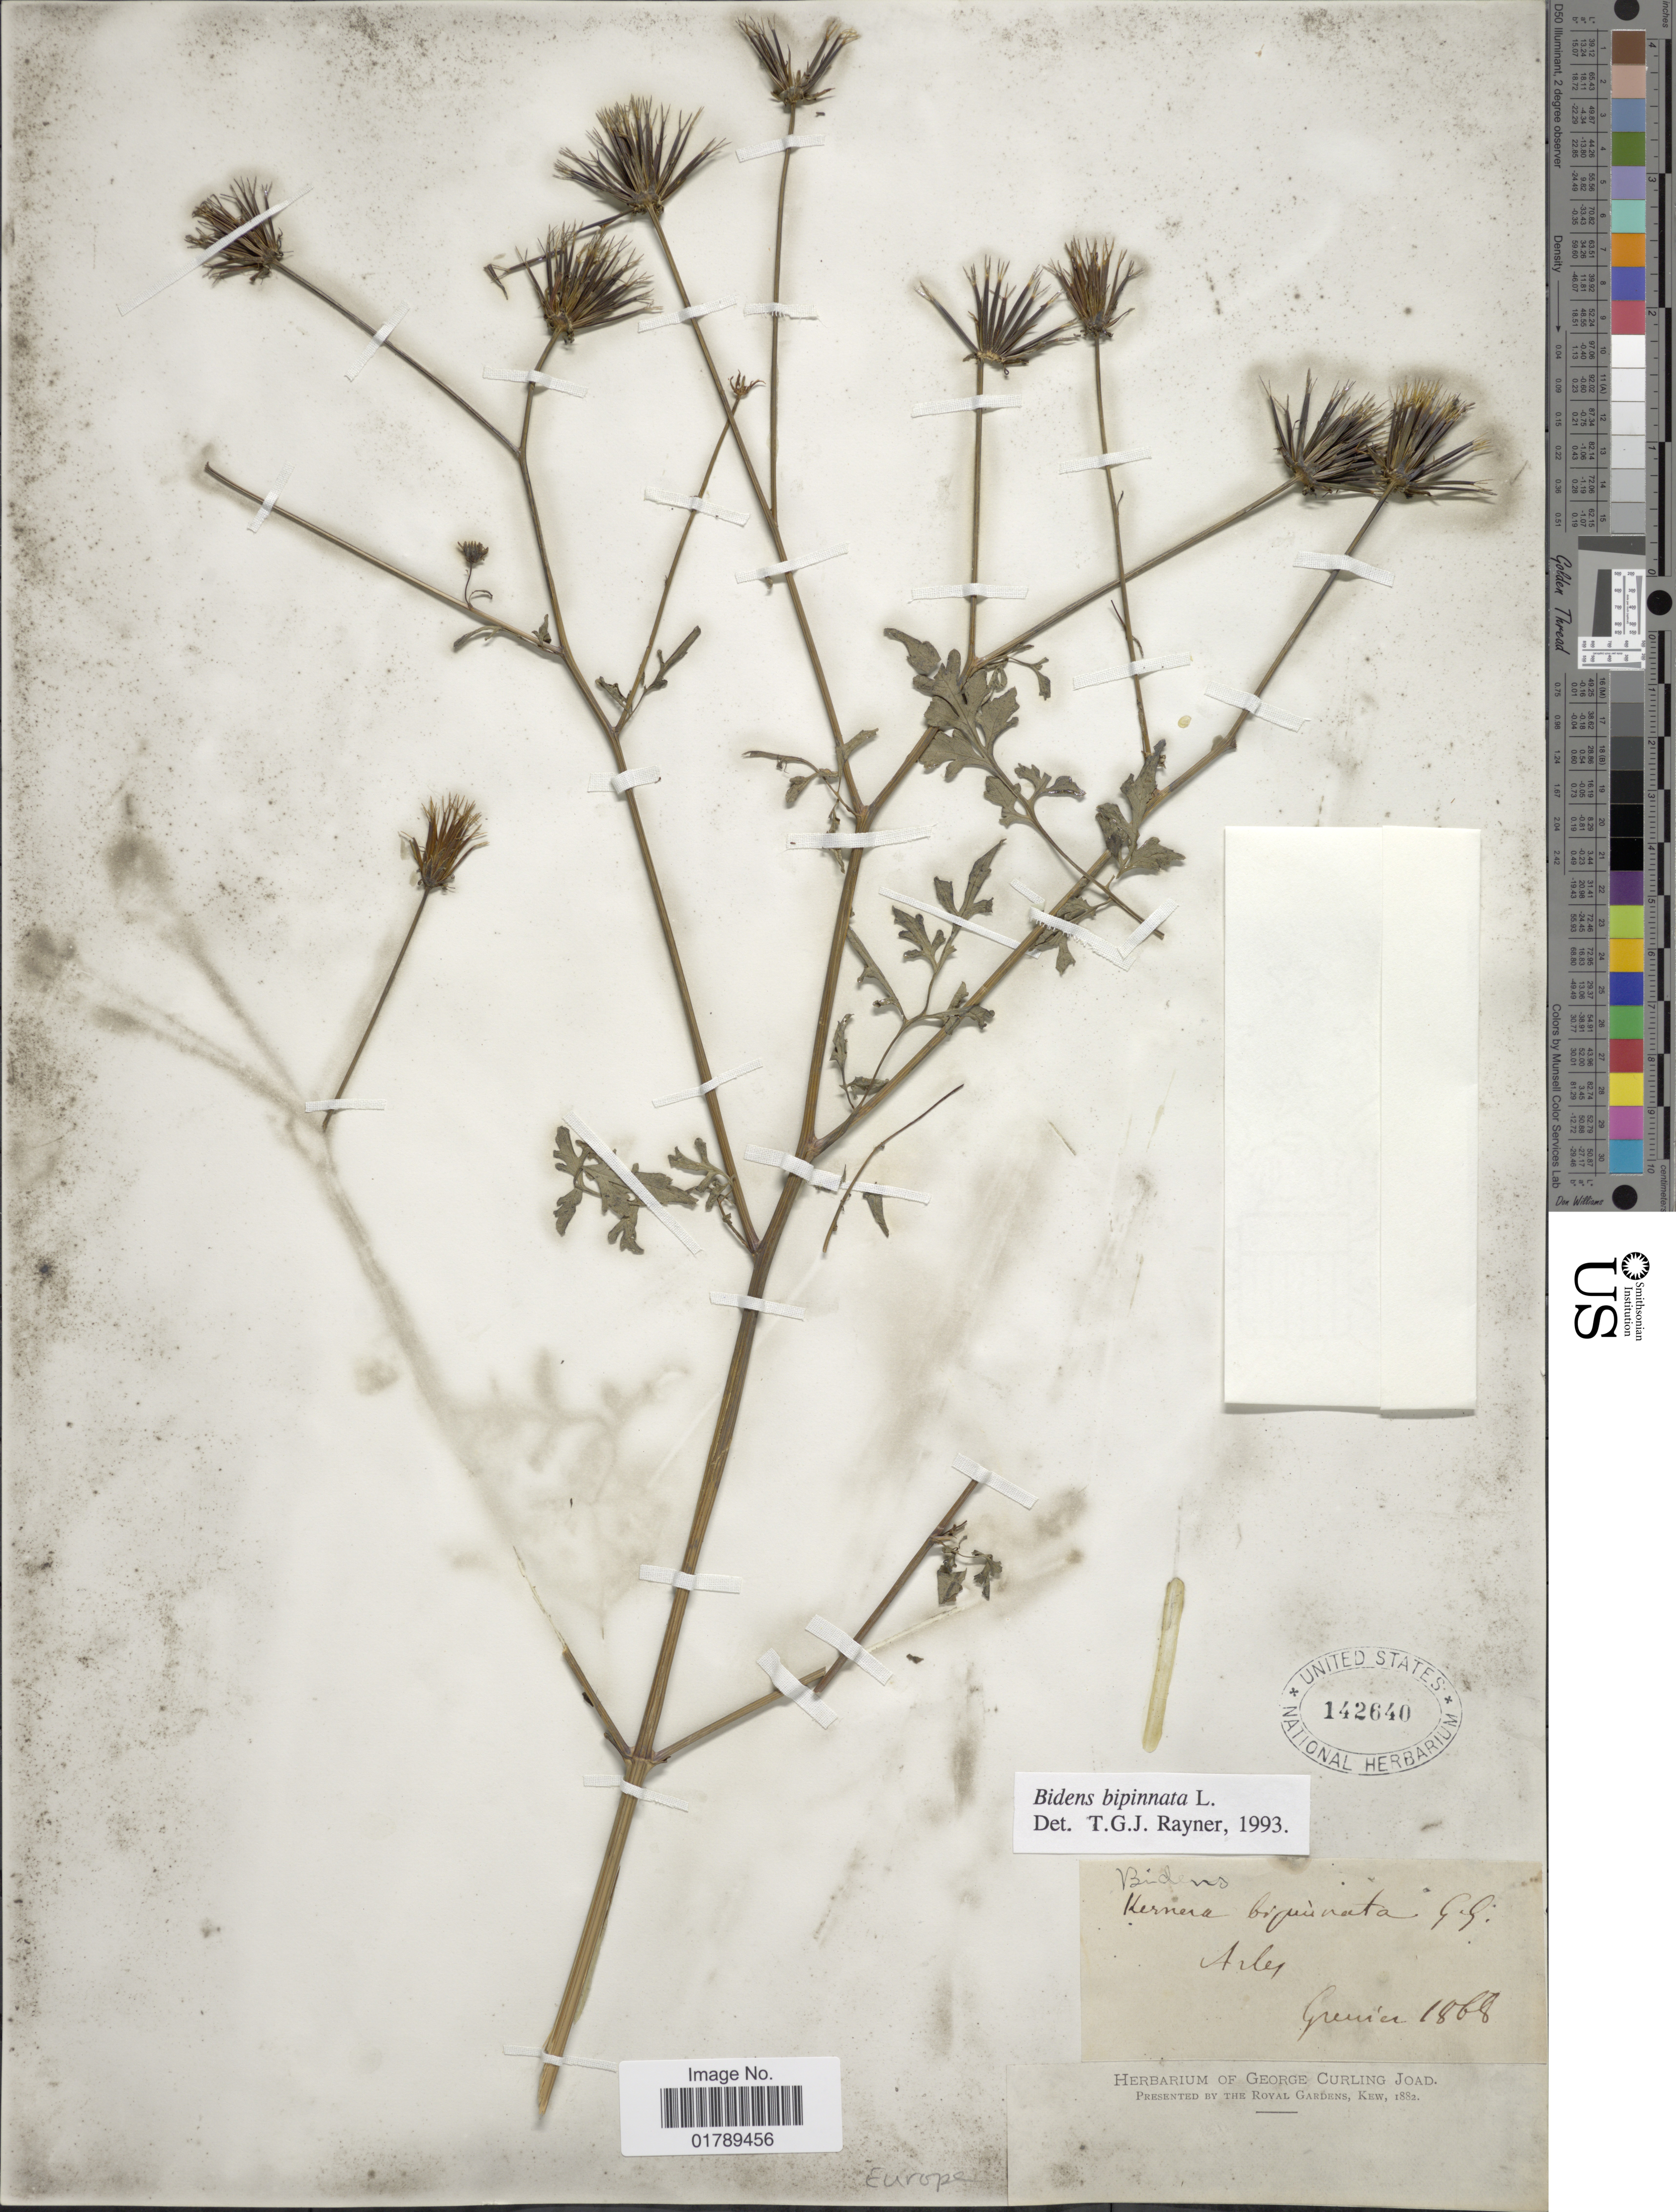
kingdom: Plantae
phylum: Tracheophyta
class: Magnoliopsida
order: Asterales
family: Asteraceae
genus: Bidens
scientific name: Bidens bipinnata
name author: L.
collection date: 1868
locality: Ailey [interpreted]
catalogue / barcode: US 142640